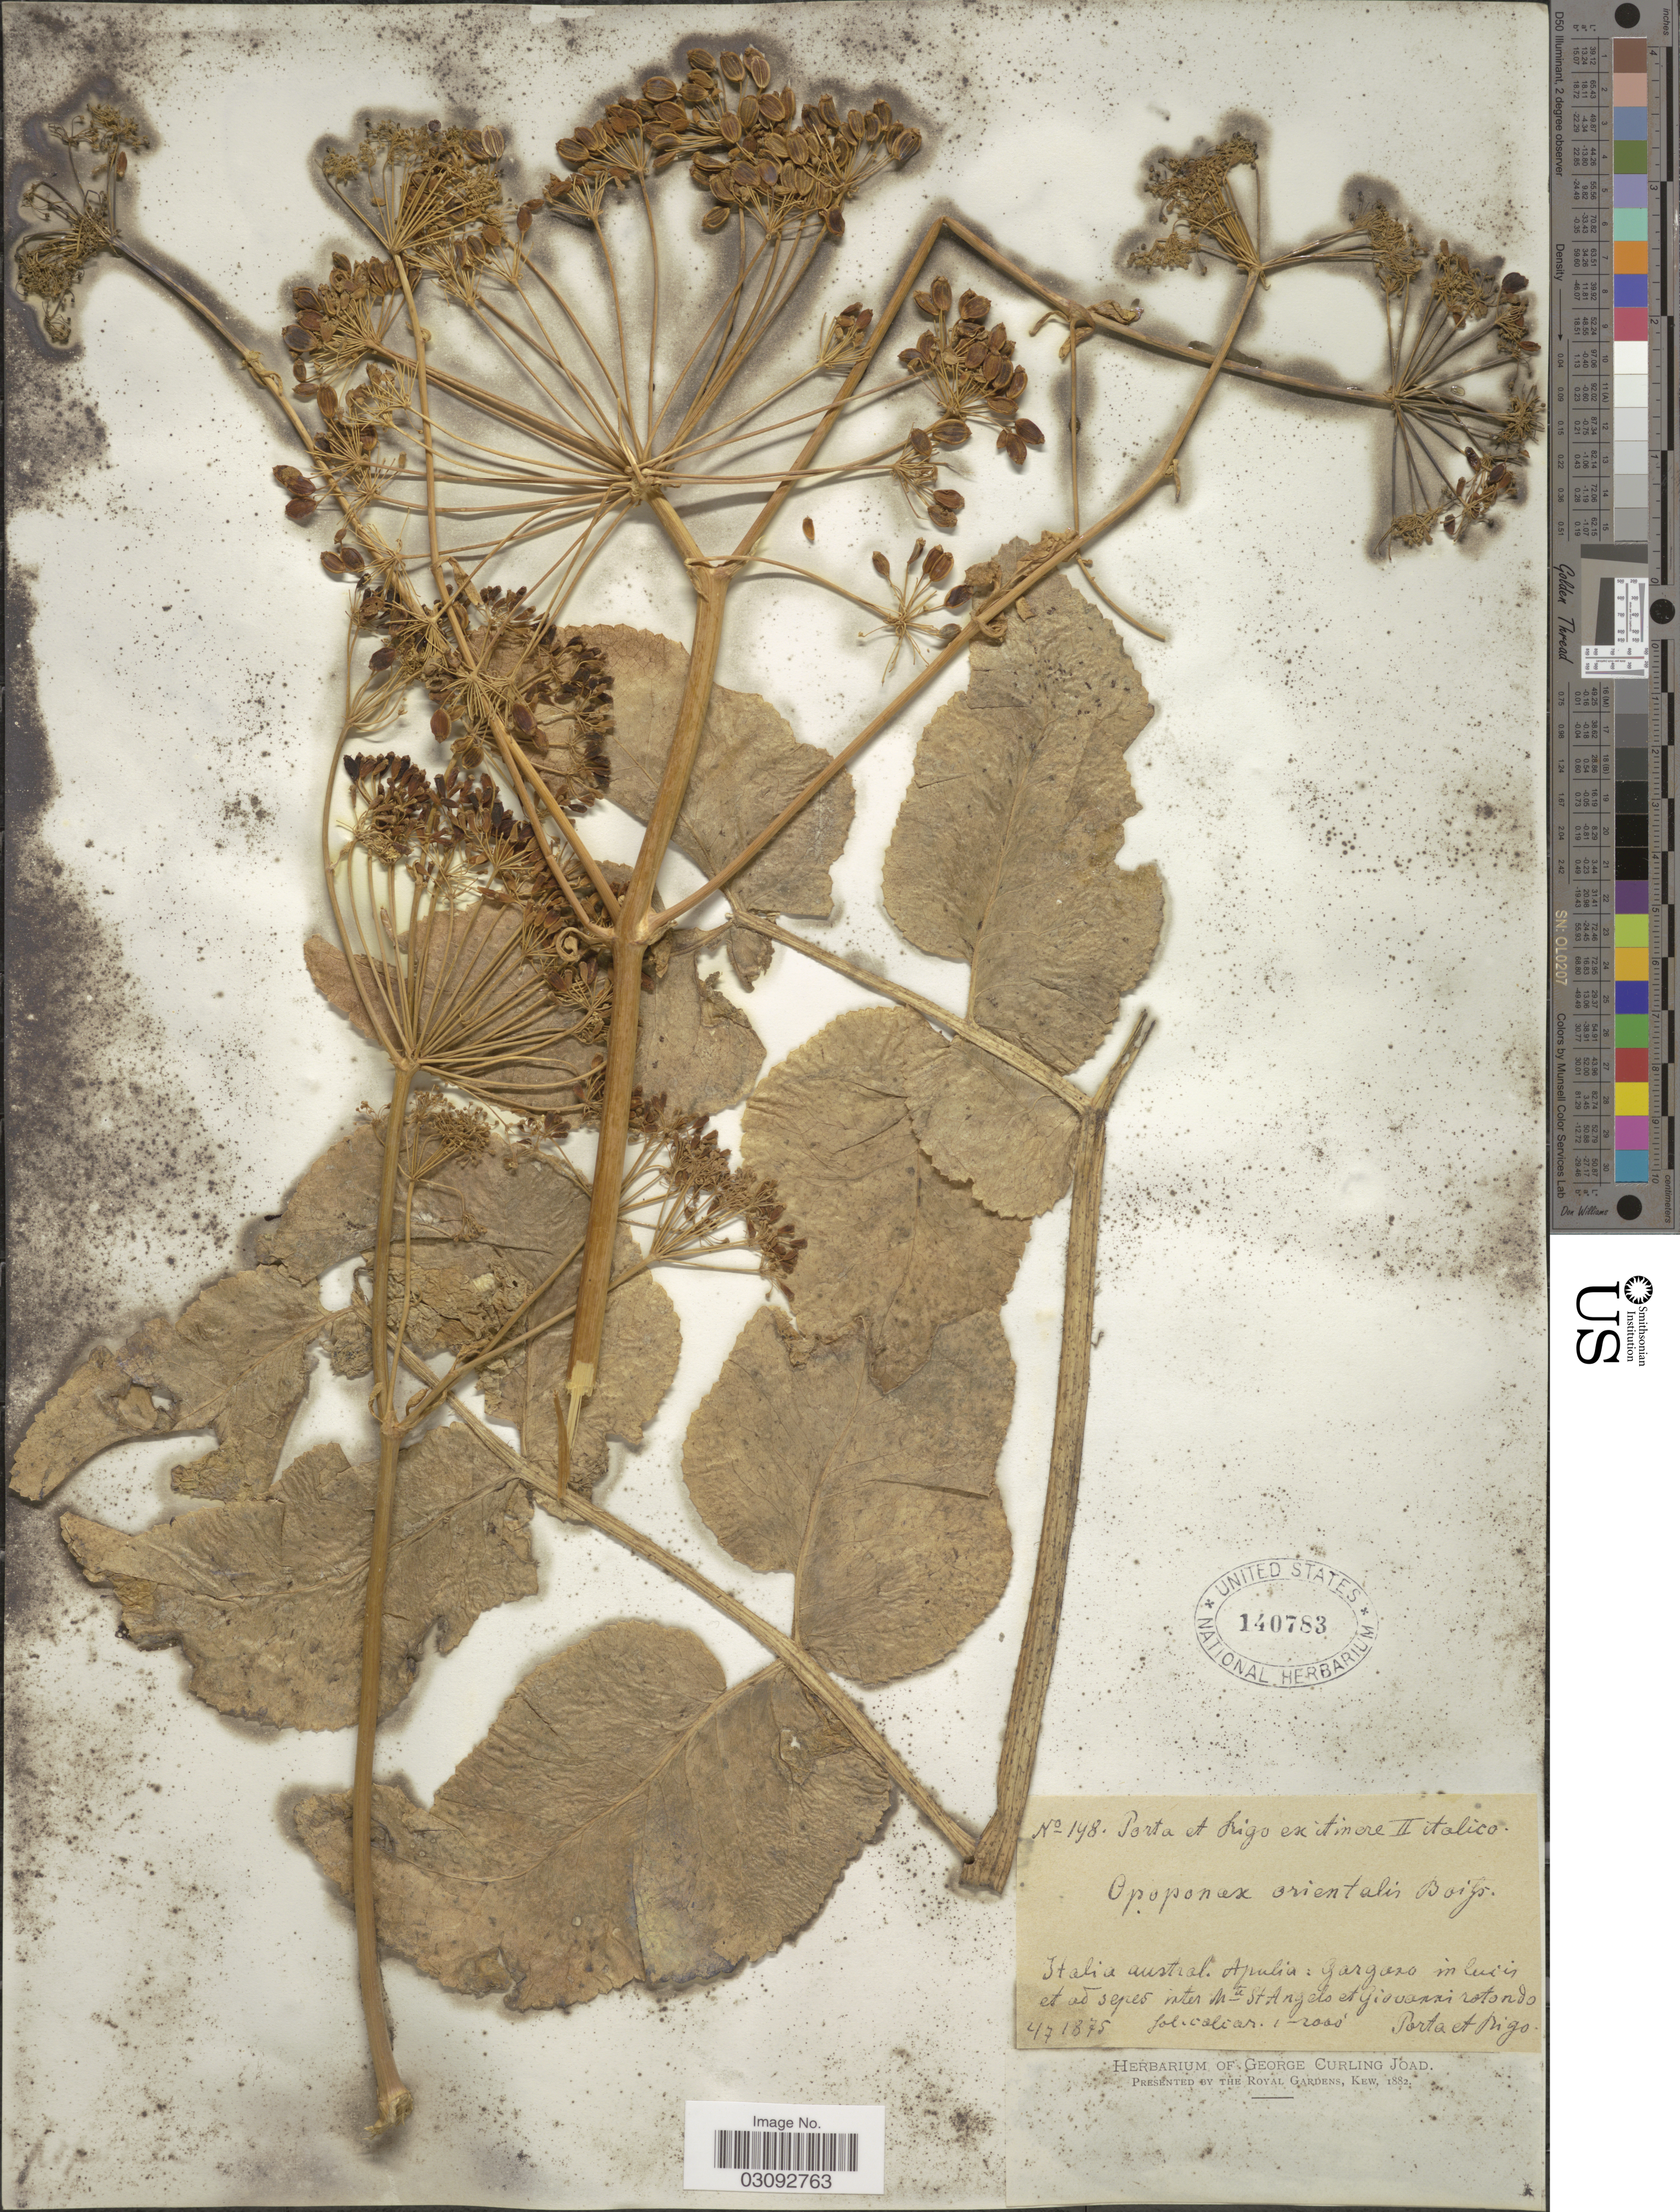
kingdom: Plantae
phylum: Tracheophyta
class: Magnoliopsida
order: Apiales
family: Apiaceae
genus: Opopanax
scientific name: Opopanax orientalis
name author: Boiss.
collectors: -- Porta & -- Rigo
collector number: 198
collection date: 1875-07-02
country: Italy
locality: Italia austral. Apulia: Gargaso [interpreted] in luis [interpreted] et ad sepes inter [interpreted] Mte. St. Angelo et Giovanni rotondo.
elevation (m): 305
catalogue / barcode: US 140783